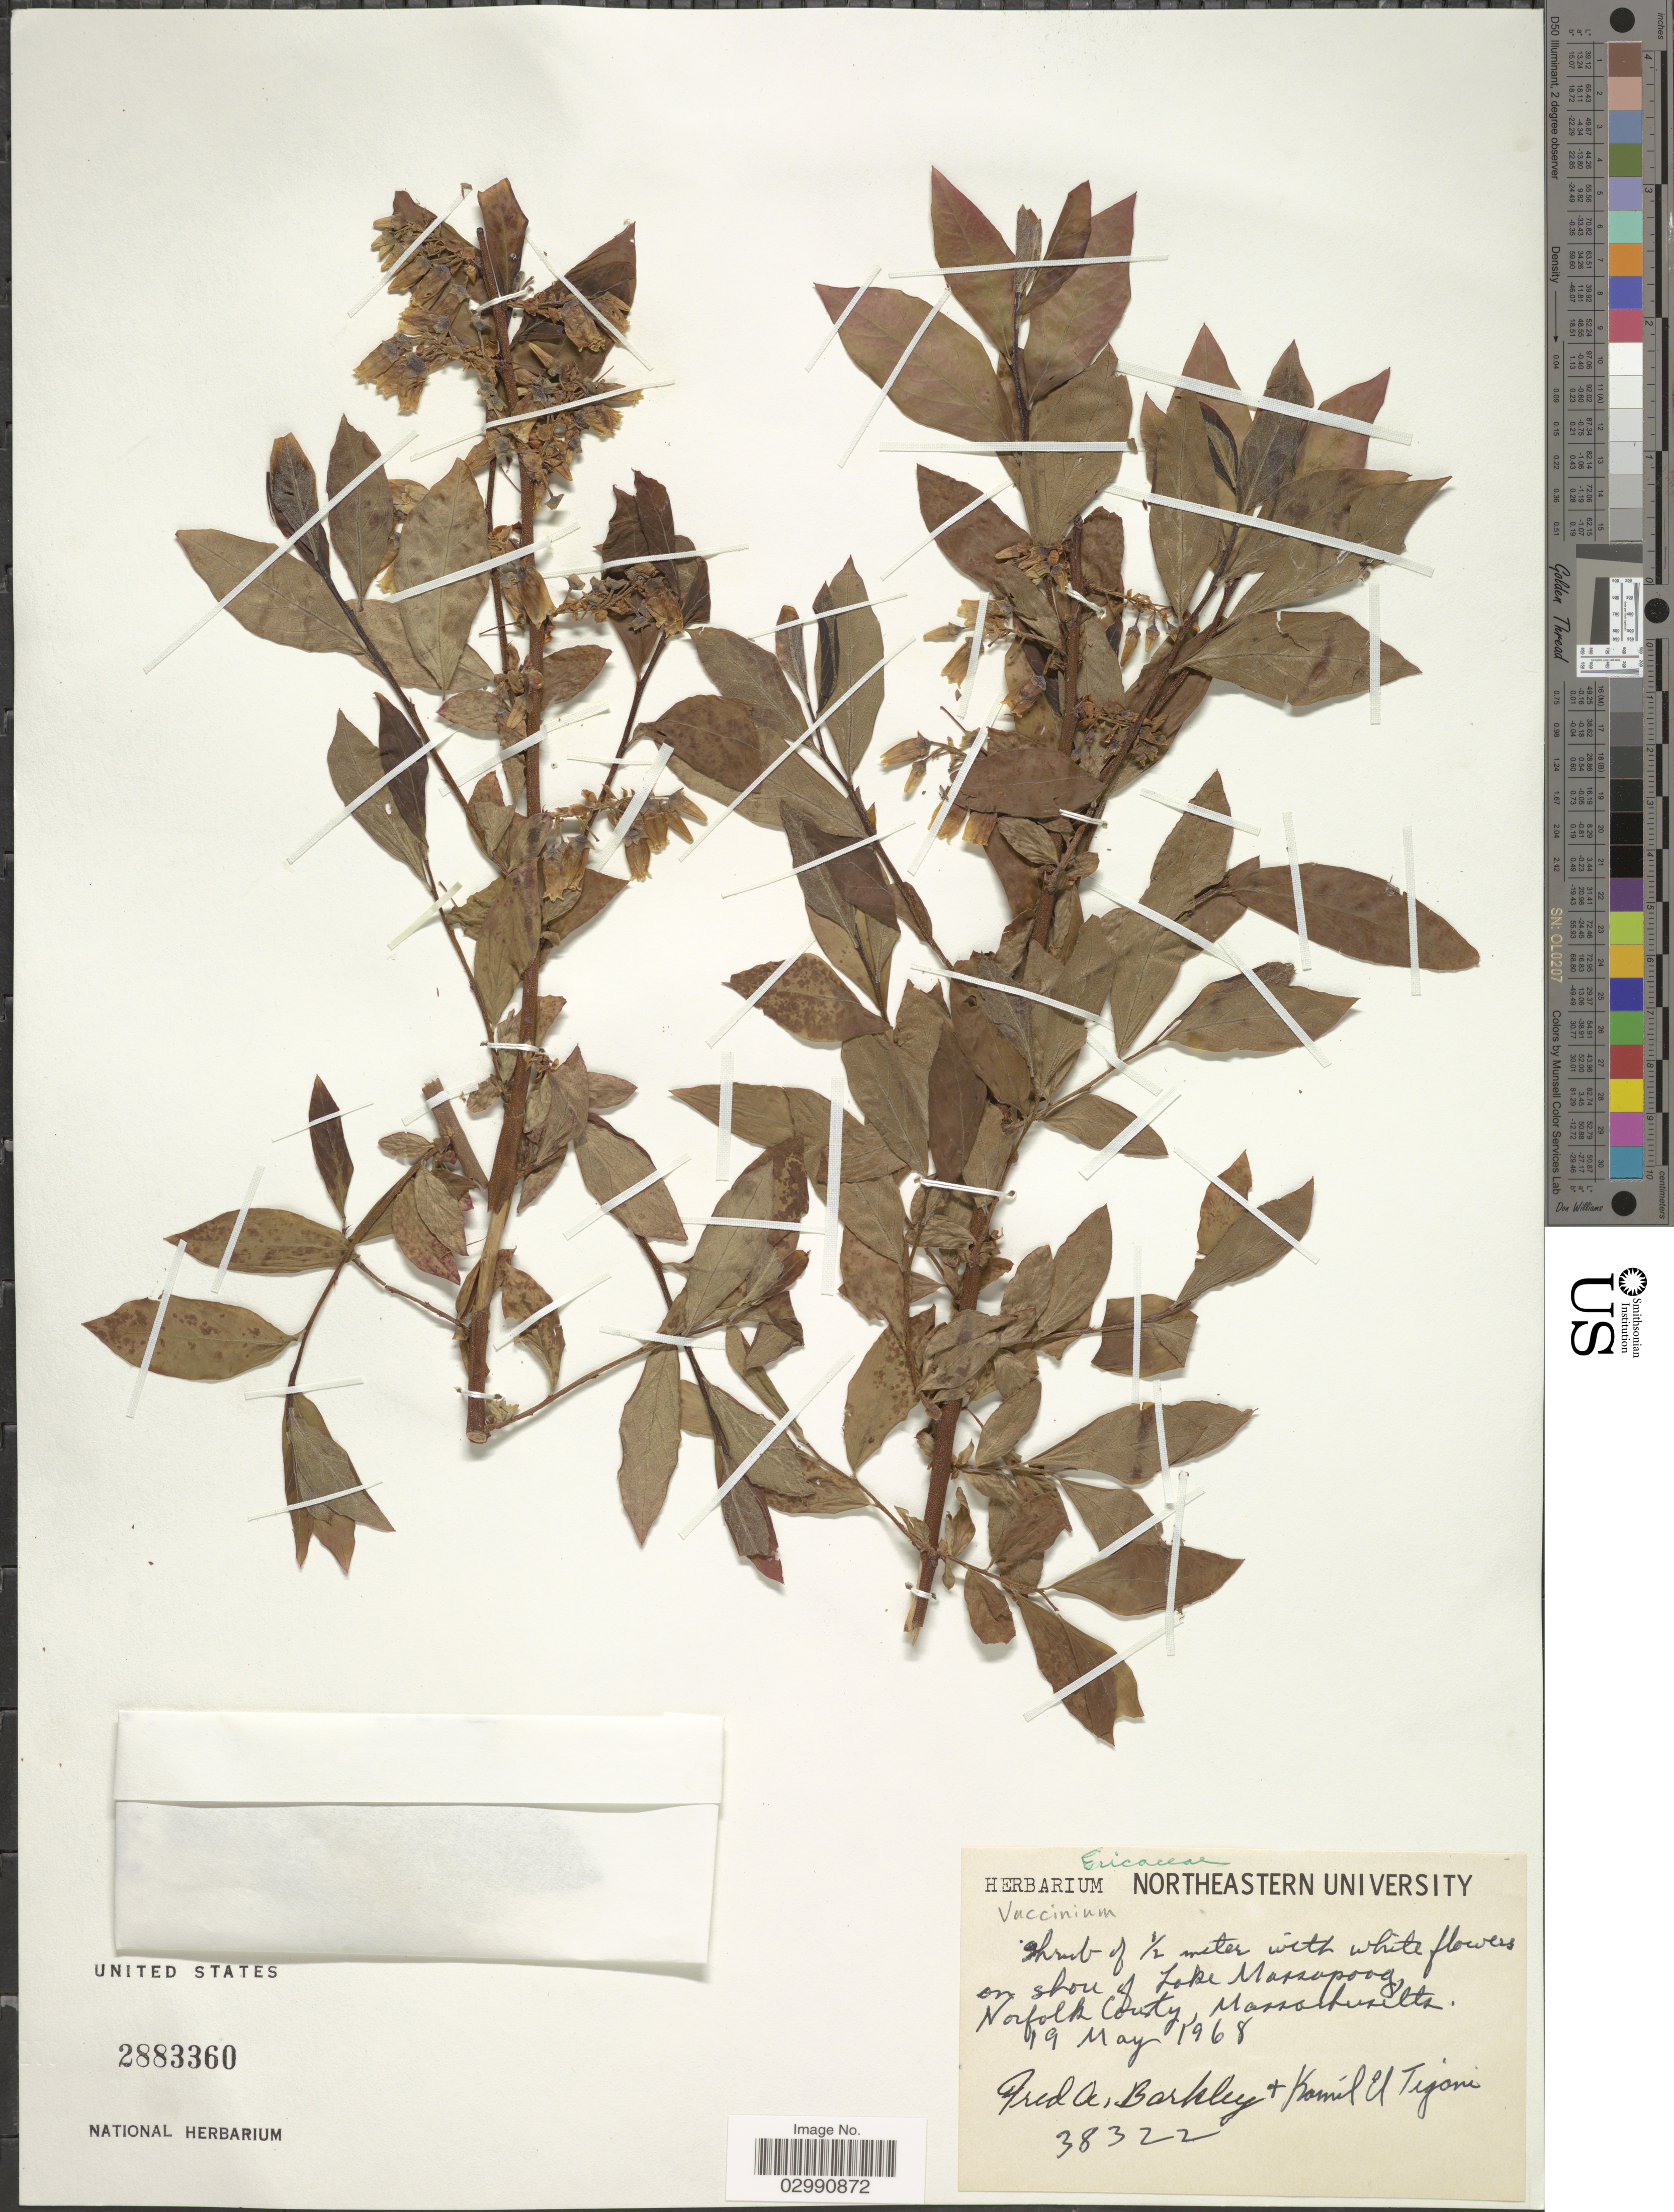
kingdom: Plantae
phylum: Tracheophyta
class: Magnoliopsida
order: Ericales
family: Ericaceae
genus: Vaccinium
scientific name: Vaccinium sp.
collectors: F. A. Barkley & K. El Tigani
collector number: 38322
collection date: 1968-05-19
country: United States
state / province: Massachusetts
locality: On shore of Lake Massapoag, Norfolk County.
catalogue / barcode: US 2883360